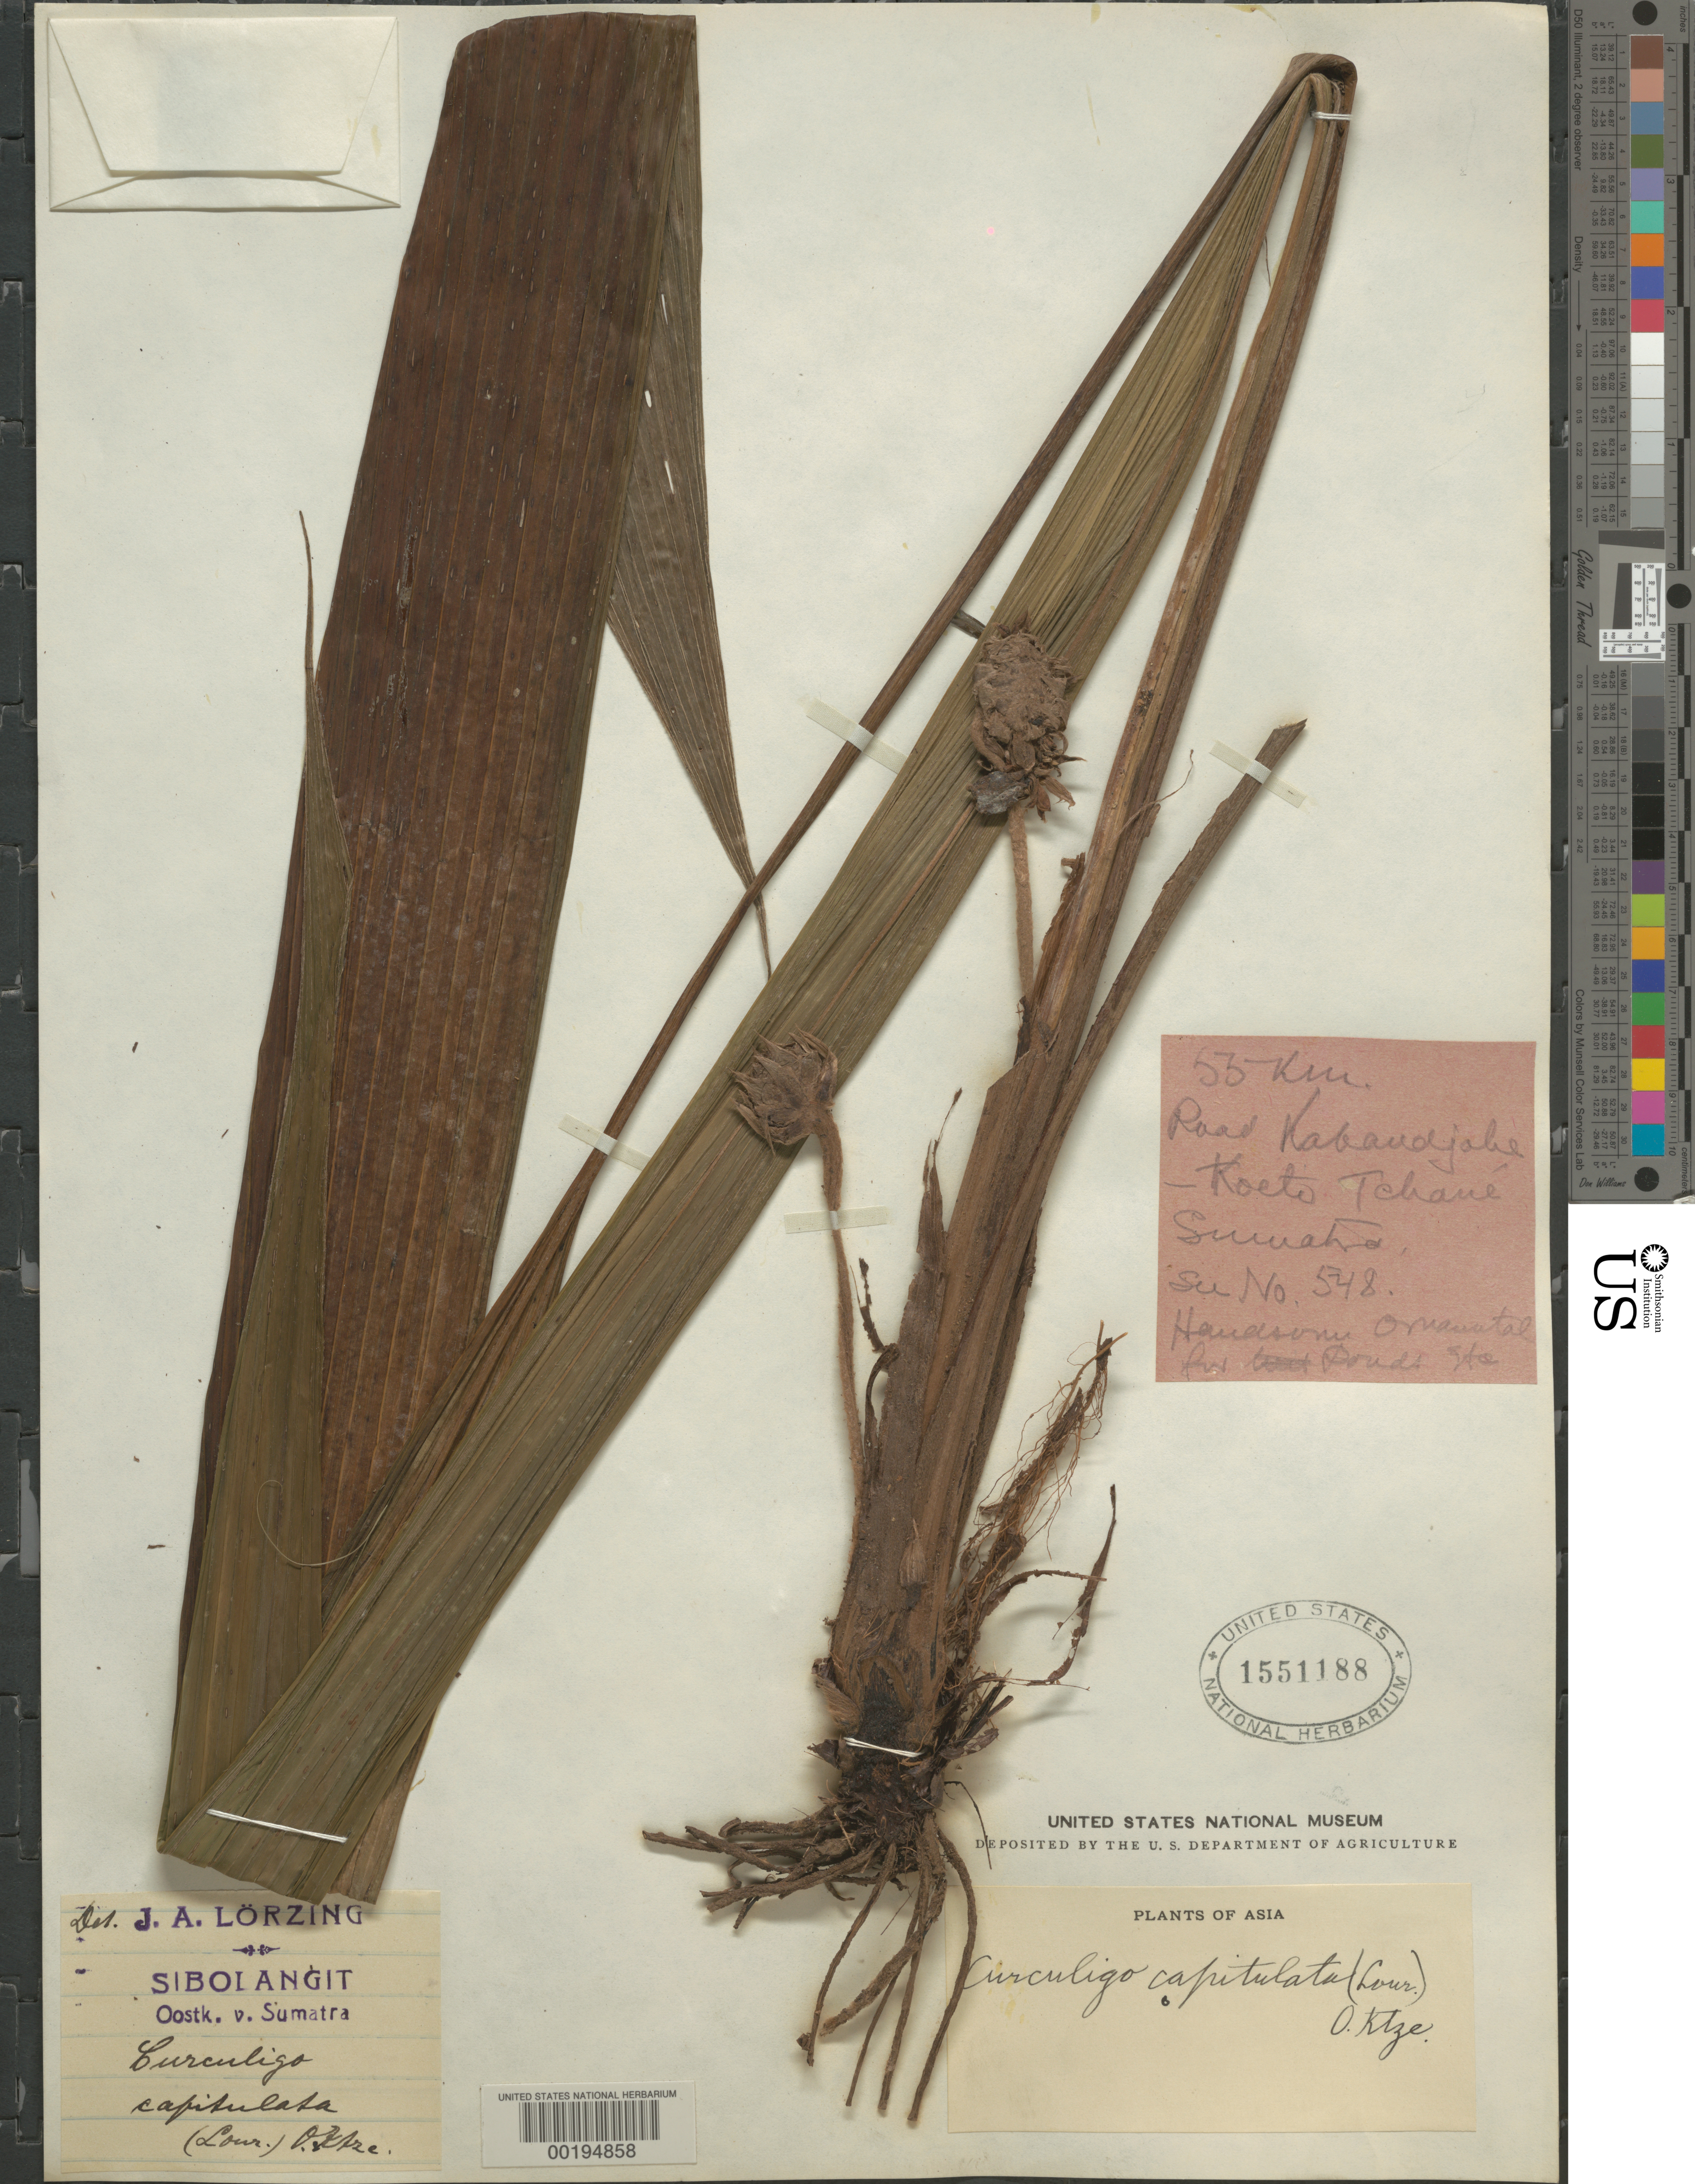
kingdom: Plantae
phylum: Tracheophyta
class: Liliopsida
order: Asparagales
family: Hypoxidaceae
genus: Curculigo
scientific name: Curculigo capitulata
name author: (Lour.) Kuntze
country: Indonesia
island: Sumatra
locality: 55 km road kabaudjahl; koeto tehane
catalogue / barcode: US 1551188